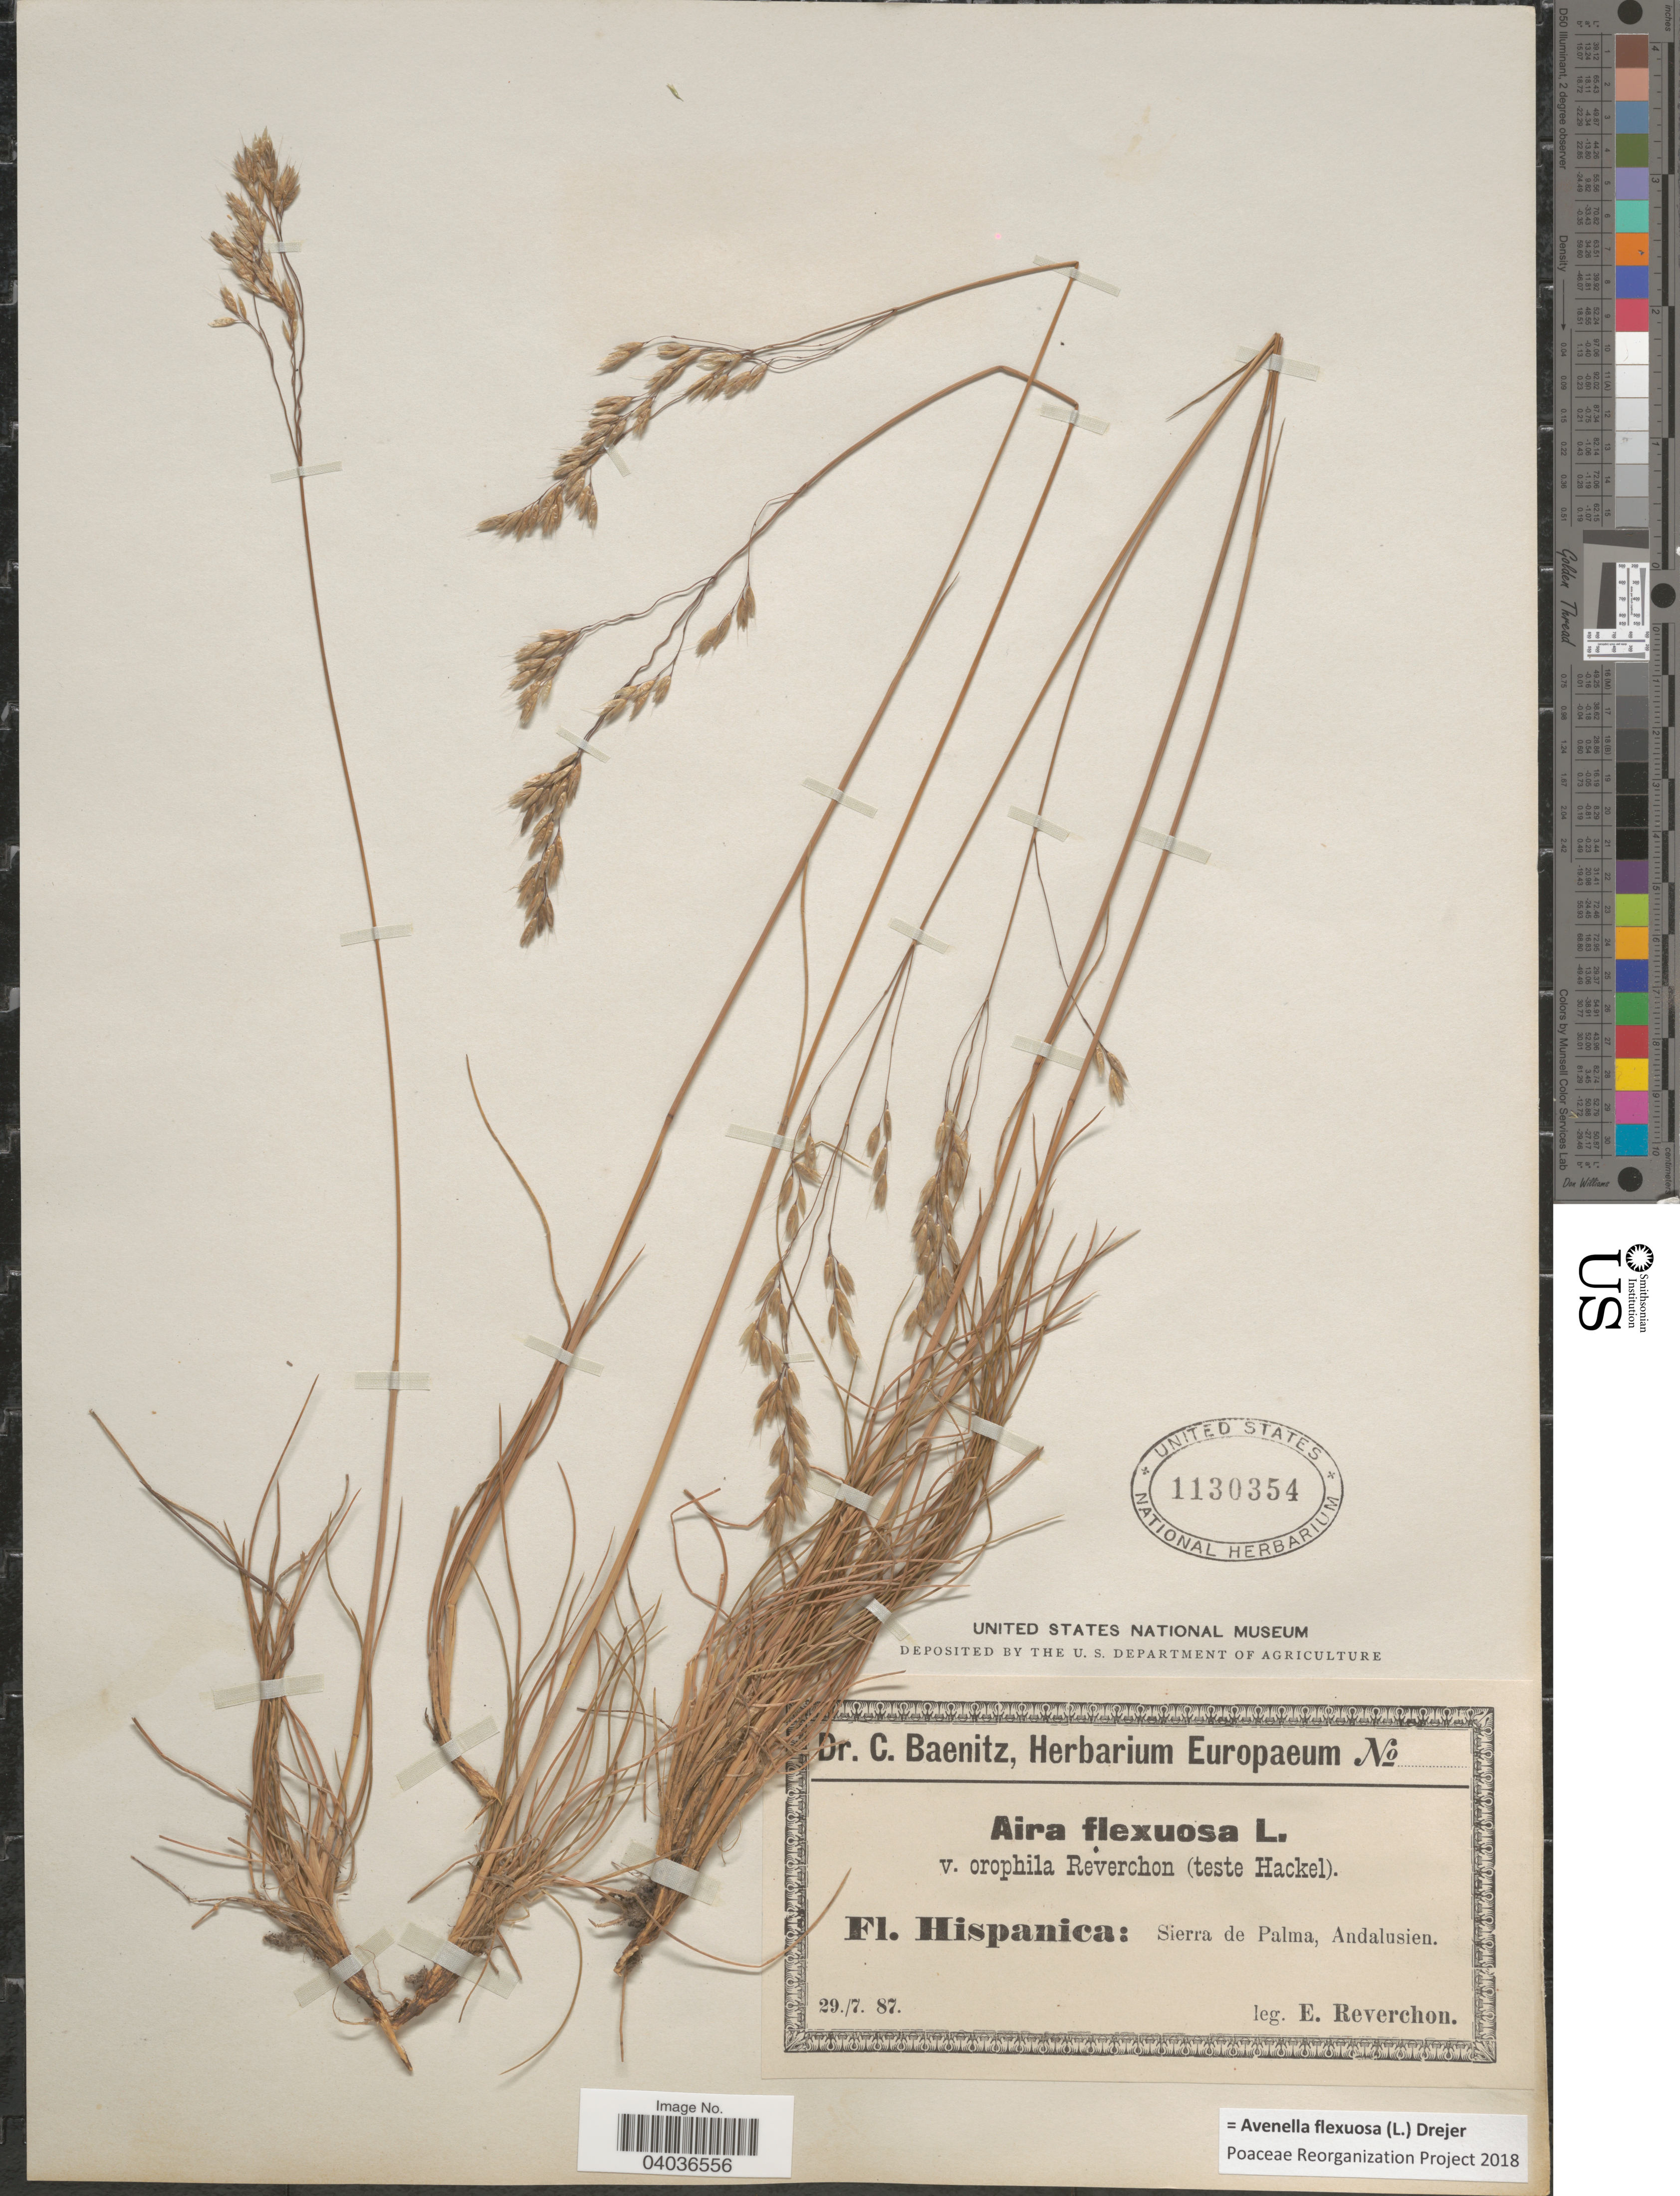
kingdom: Plantae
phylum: Tracheophyta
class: Liliopsida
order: Poales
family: Poaceae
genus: Avenella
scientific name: Avenella flexuosa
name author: (L.) Drejer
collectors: E. Reverchon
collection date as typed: Transcribed d/m/y: 29/7/87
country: Spain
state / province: Andalucía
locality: Hispanica: Sierra de Palma, Andalusien.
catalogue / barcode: US 1130354